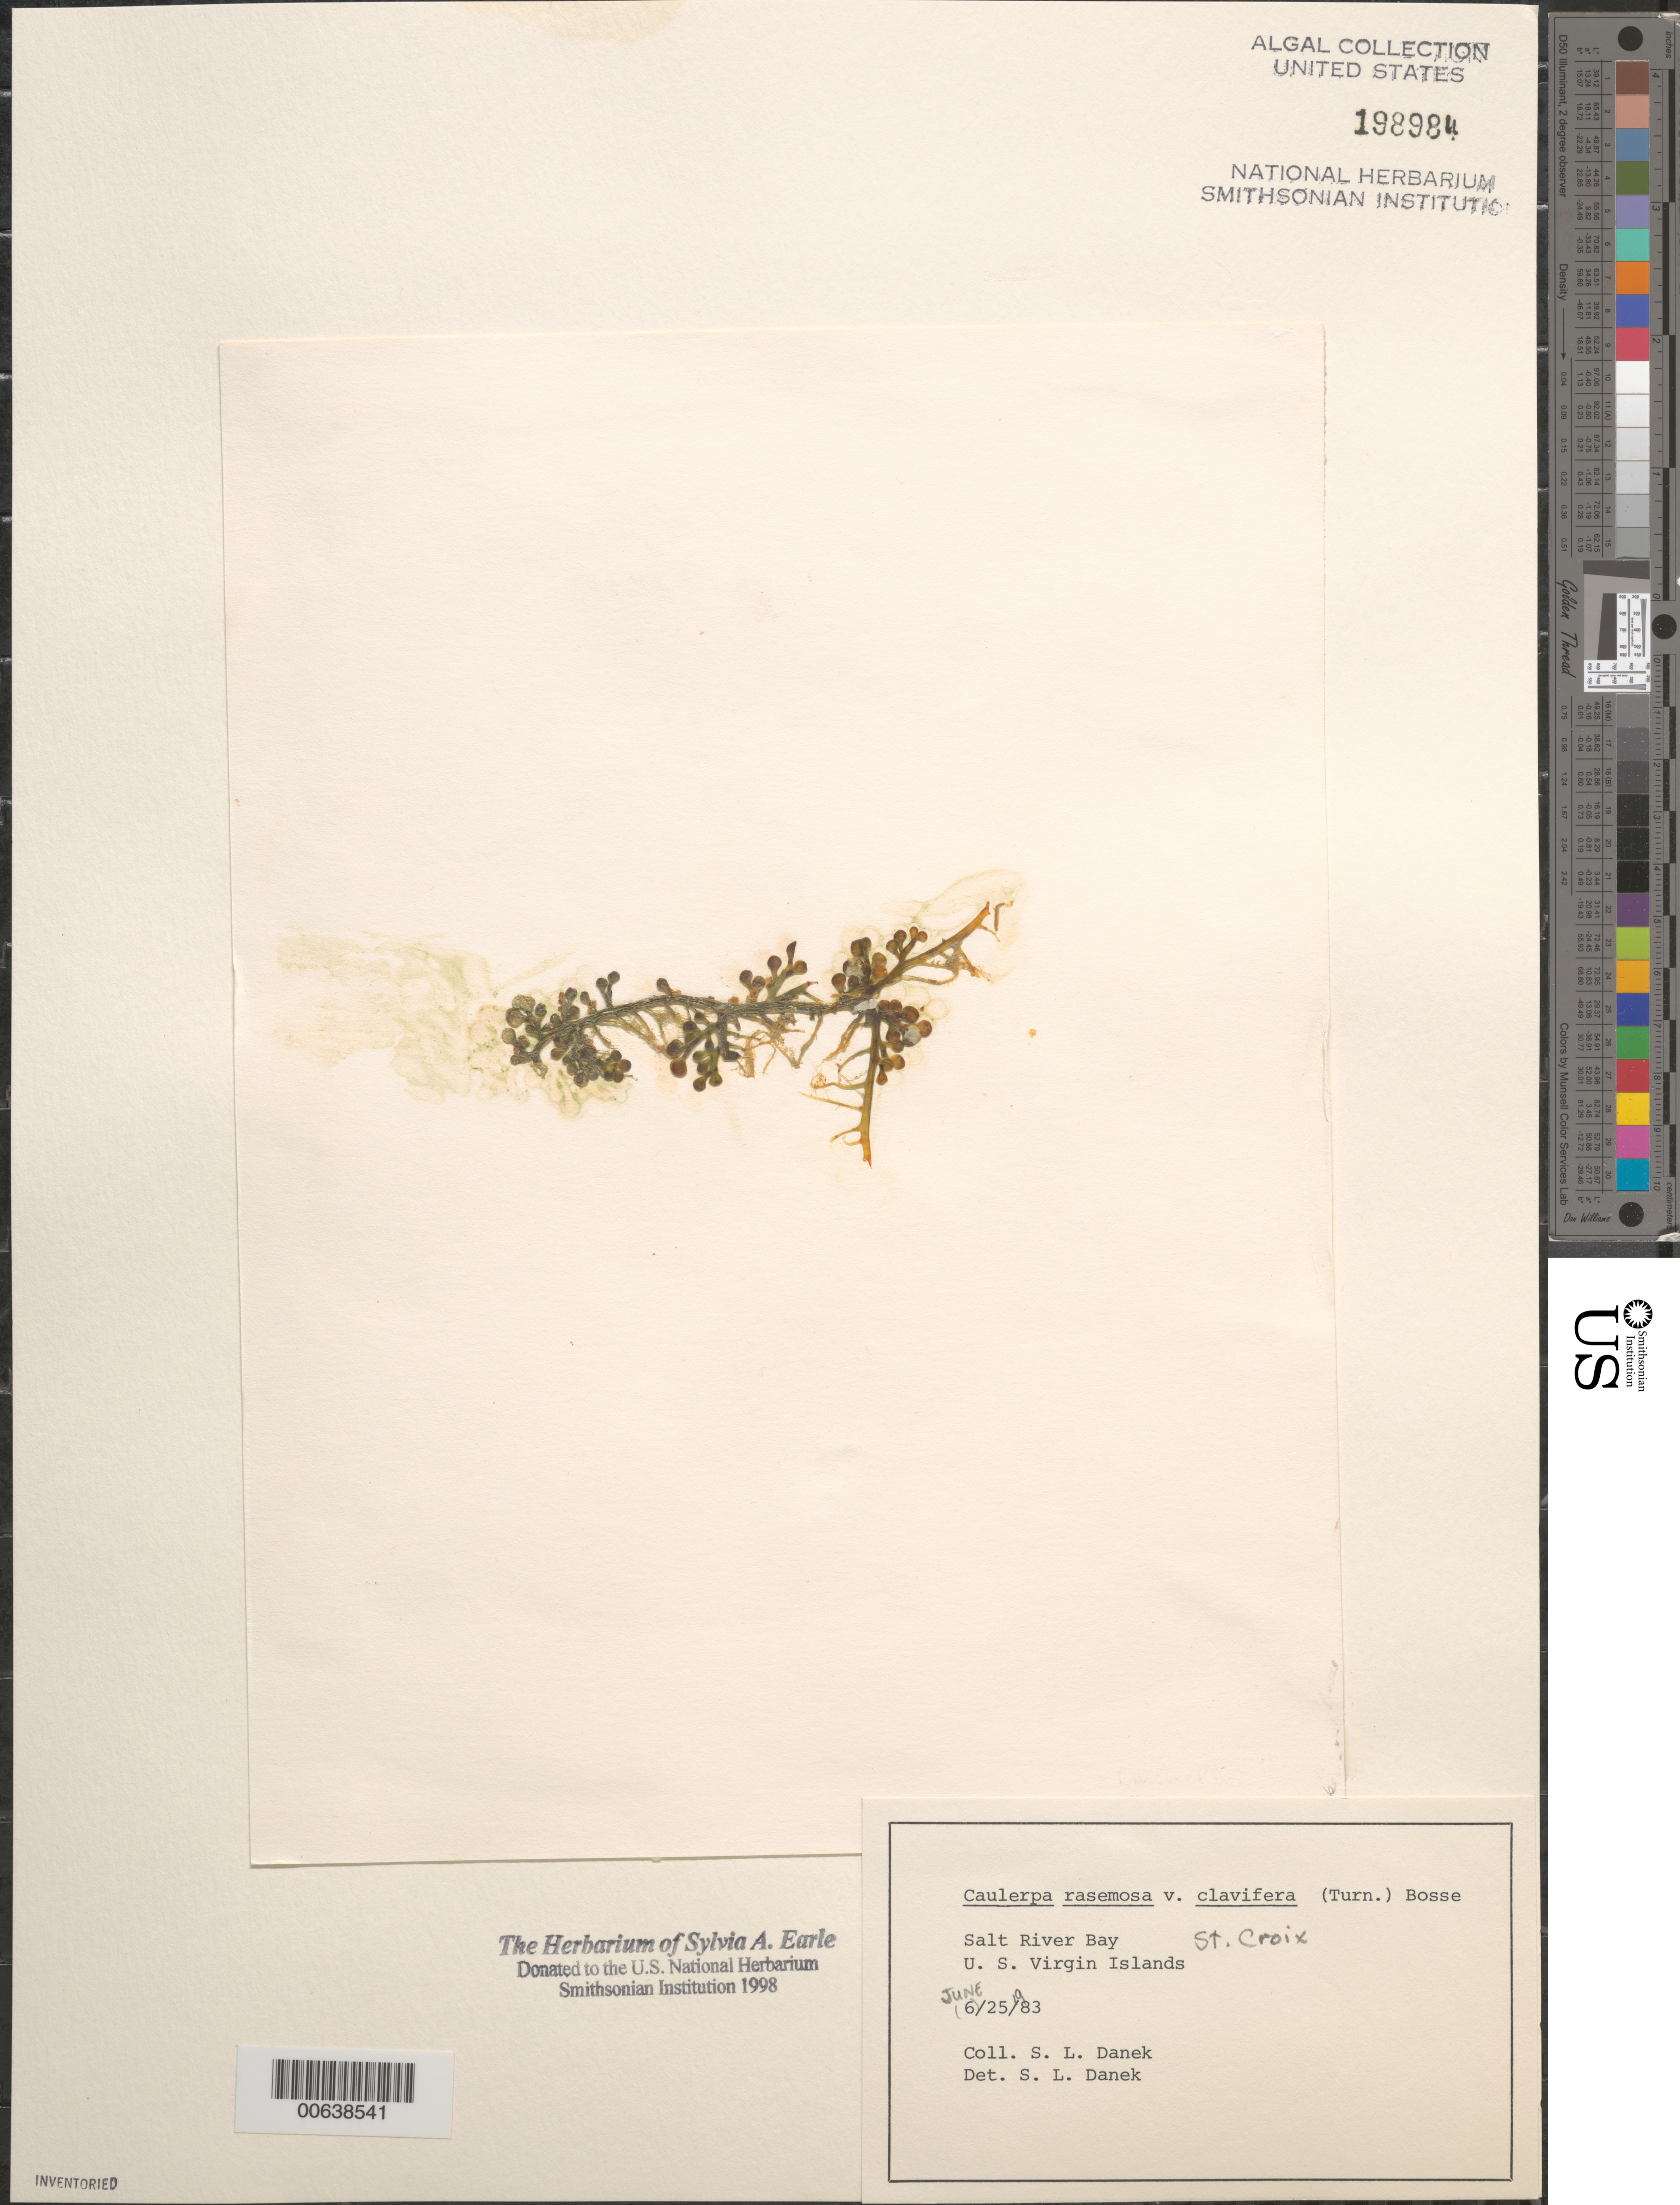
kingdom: Plantae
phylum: Chlorophyta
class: Ulvophyceae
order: Bryopsidales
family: Caulerpaceae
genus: Caulerpa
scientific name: Caulerpa racemosa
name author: (Forssk.) J. Agardh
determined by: Dansk, S. L.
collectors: S. Dansk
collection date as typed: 25 Jun 1983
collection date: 1983-06-25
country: U.S. Virgin Islands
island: St. Croix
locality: Salt River Bay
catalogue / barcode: US 198984